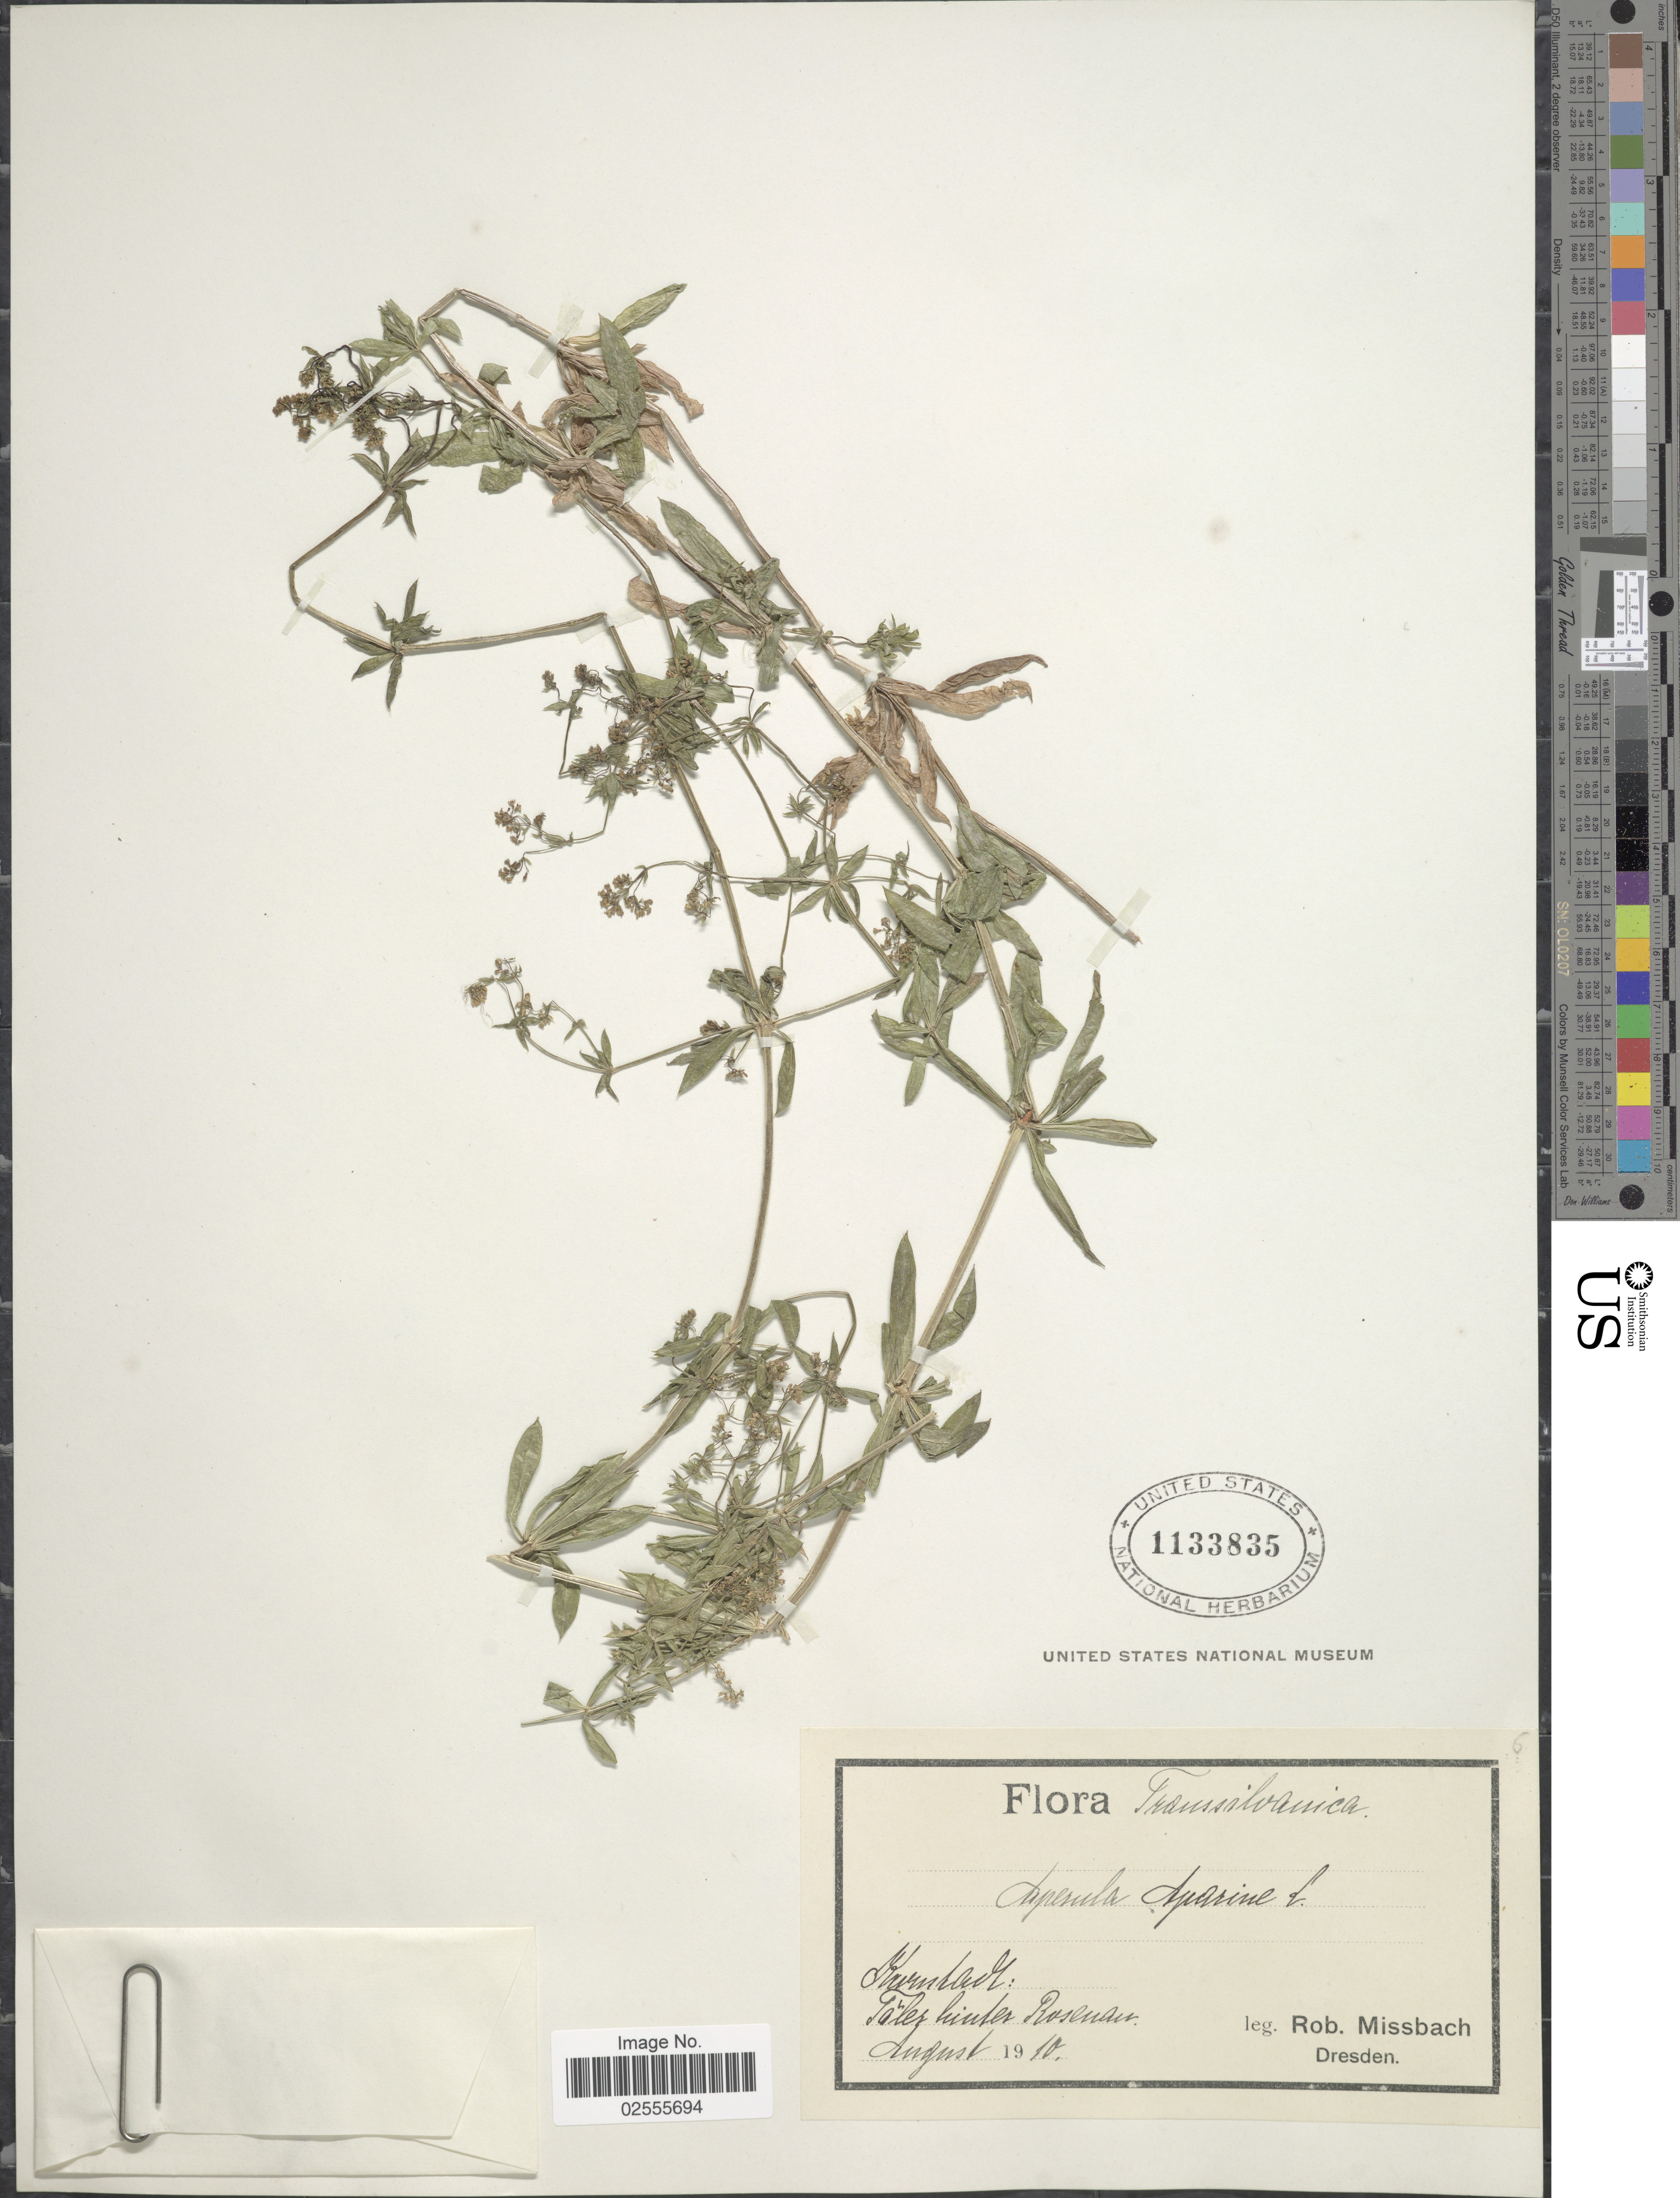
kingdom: Plantae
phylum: Tracheophyta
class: Magnoliopsida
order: Gentianales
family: Rubiaceae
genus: Asperula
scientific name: Asperula aparine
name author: M. Bieb.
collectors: R. Missbach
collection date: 1910-08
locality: Transsilvanica, Kuristadt: Talez hinter Rosenau. [interpreted]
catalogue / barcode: US 1133835